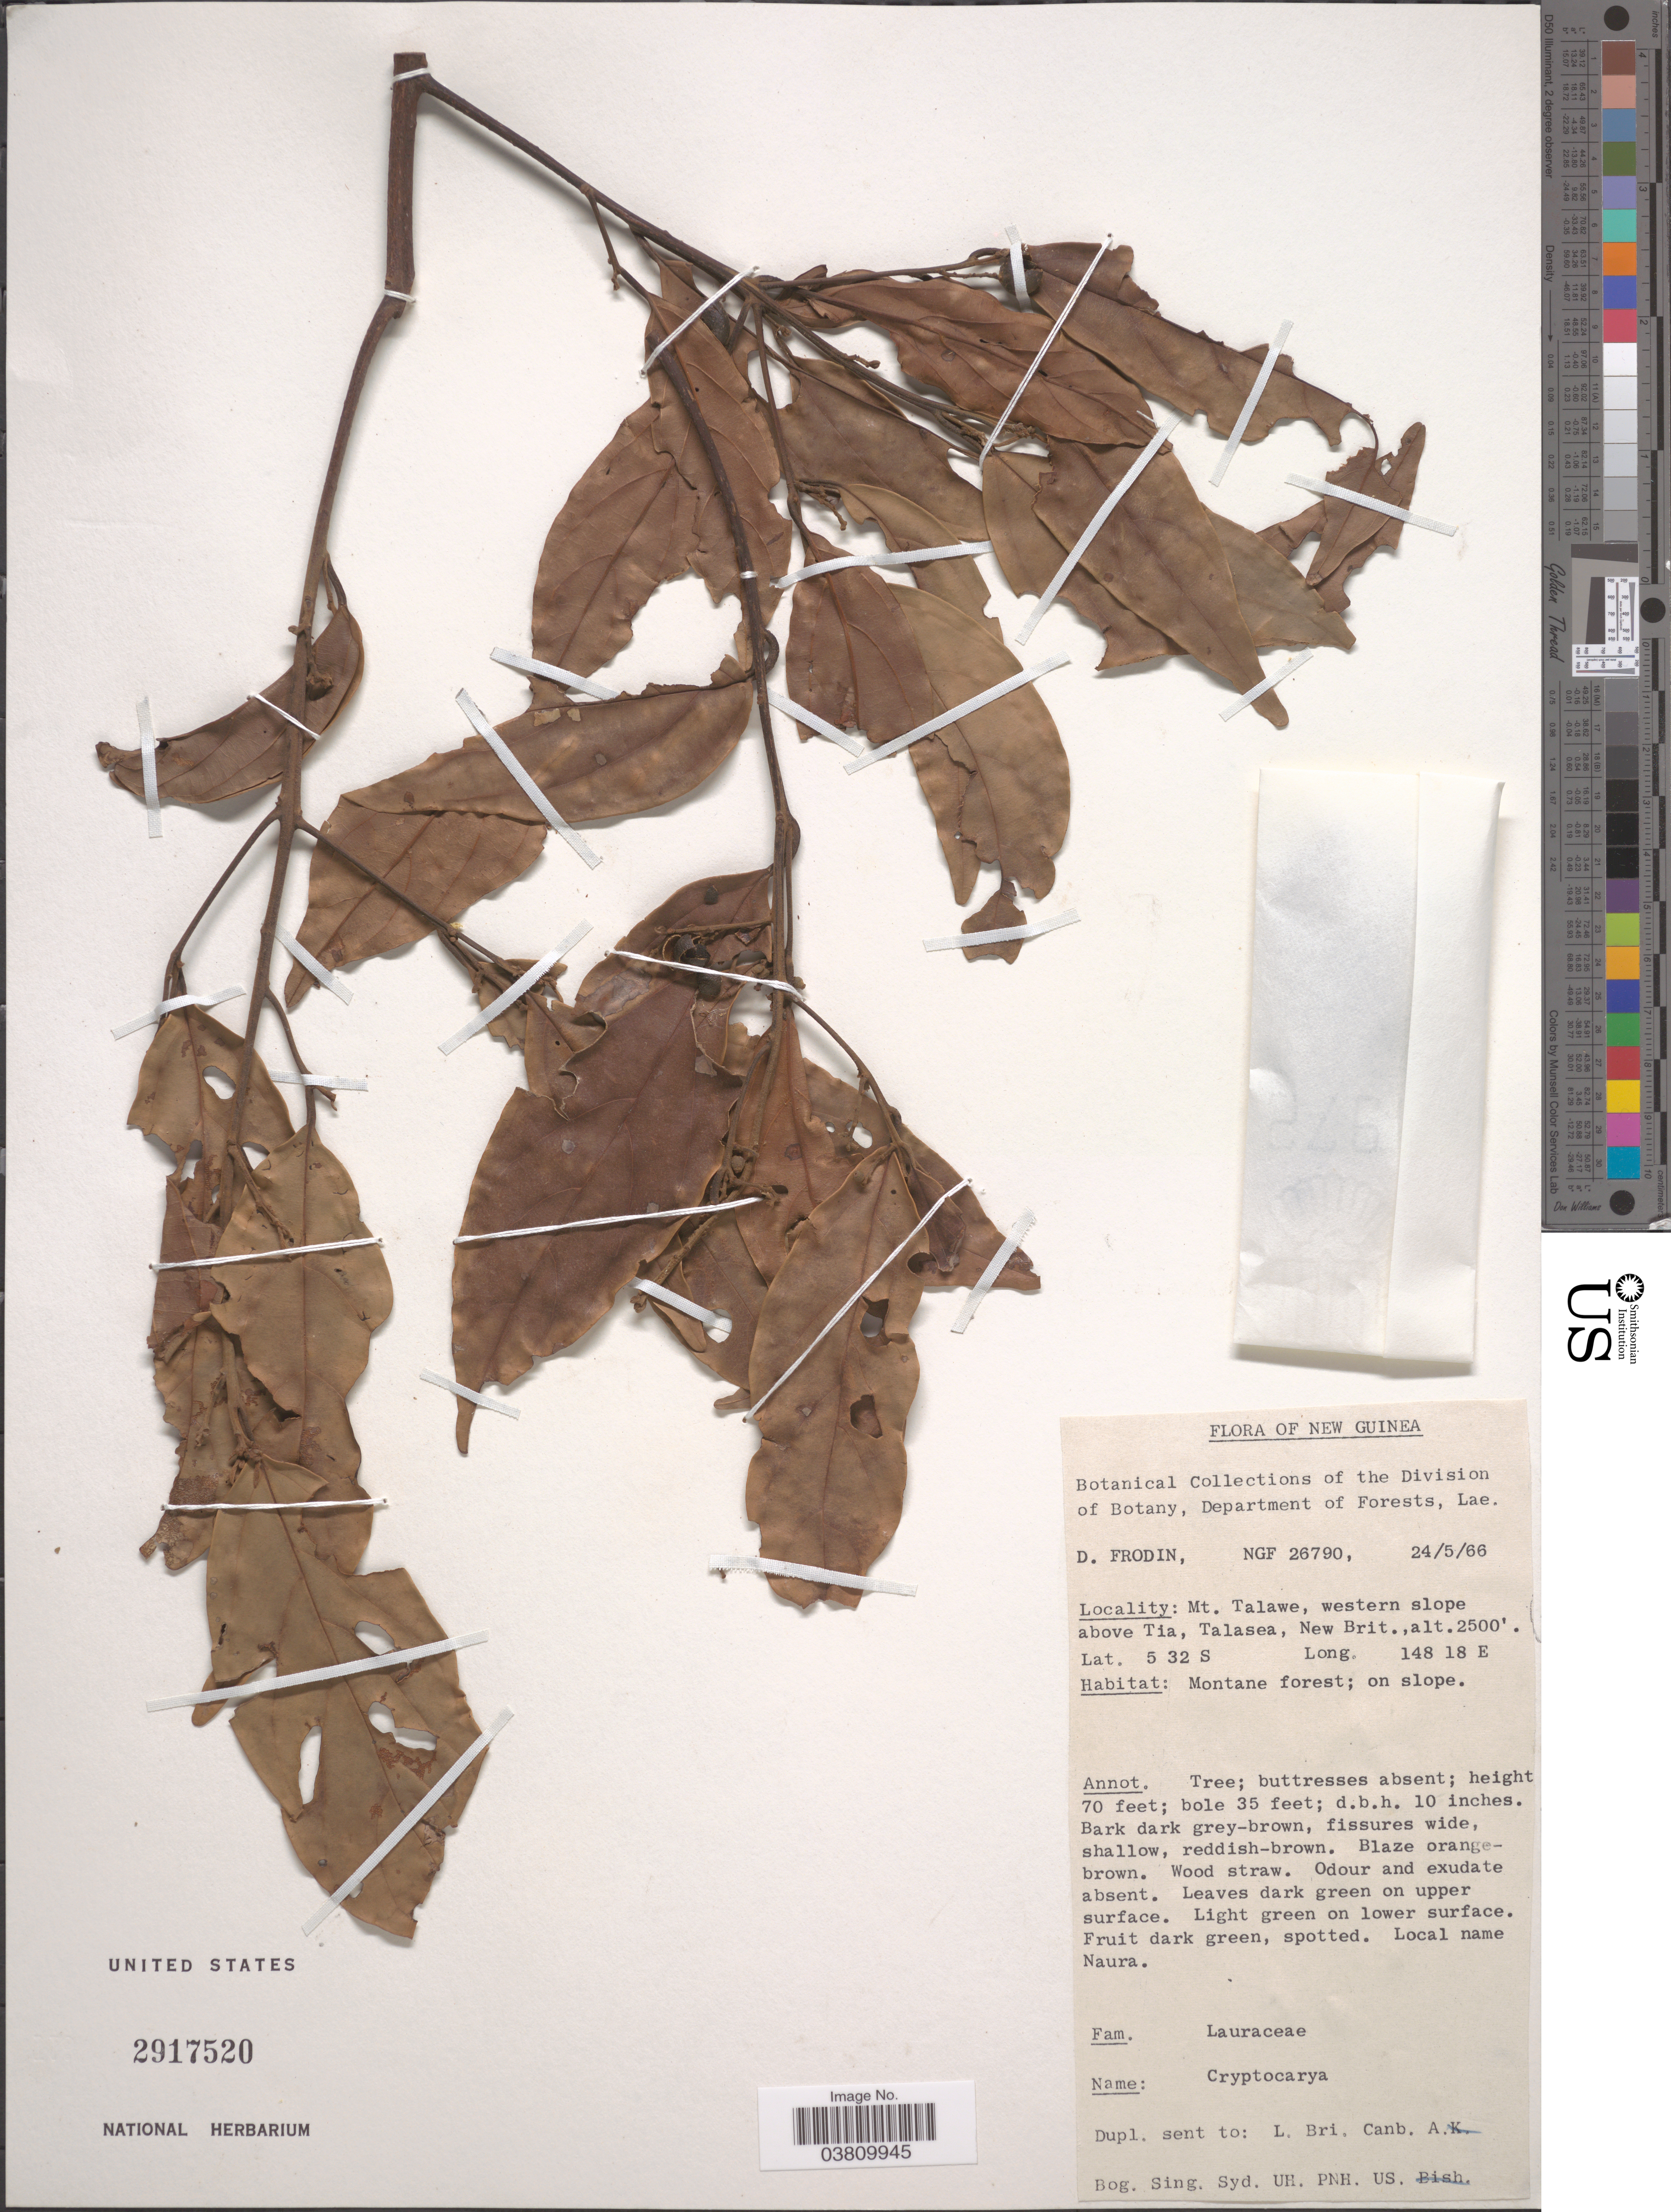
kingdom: Plantae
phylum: Tracheophyta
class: Magnoliopsida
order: Laurales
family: Lauraceae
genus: Cryptocarya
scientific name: Cryptocarya sp.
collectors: D. G. Frodin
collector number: NGF26790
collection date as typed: Transcribed d/m/y: 24/5/66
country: Papua New Guinea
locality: New Guinea. Mt. Talawe, western slope above Tia, Talasea, New Brit.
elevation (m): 762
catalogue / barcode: US 2917520